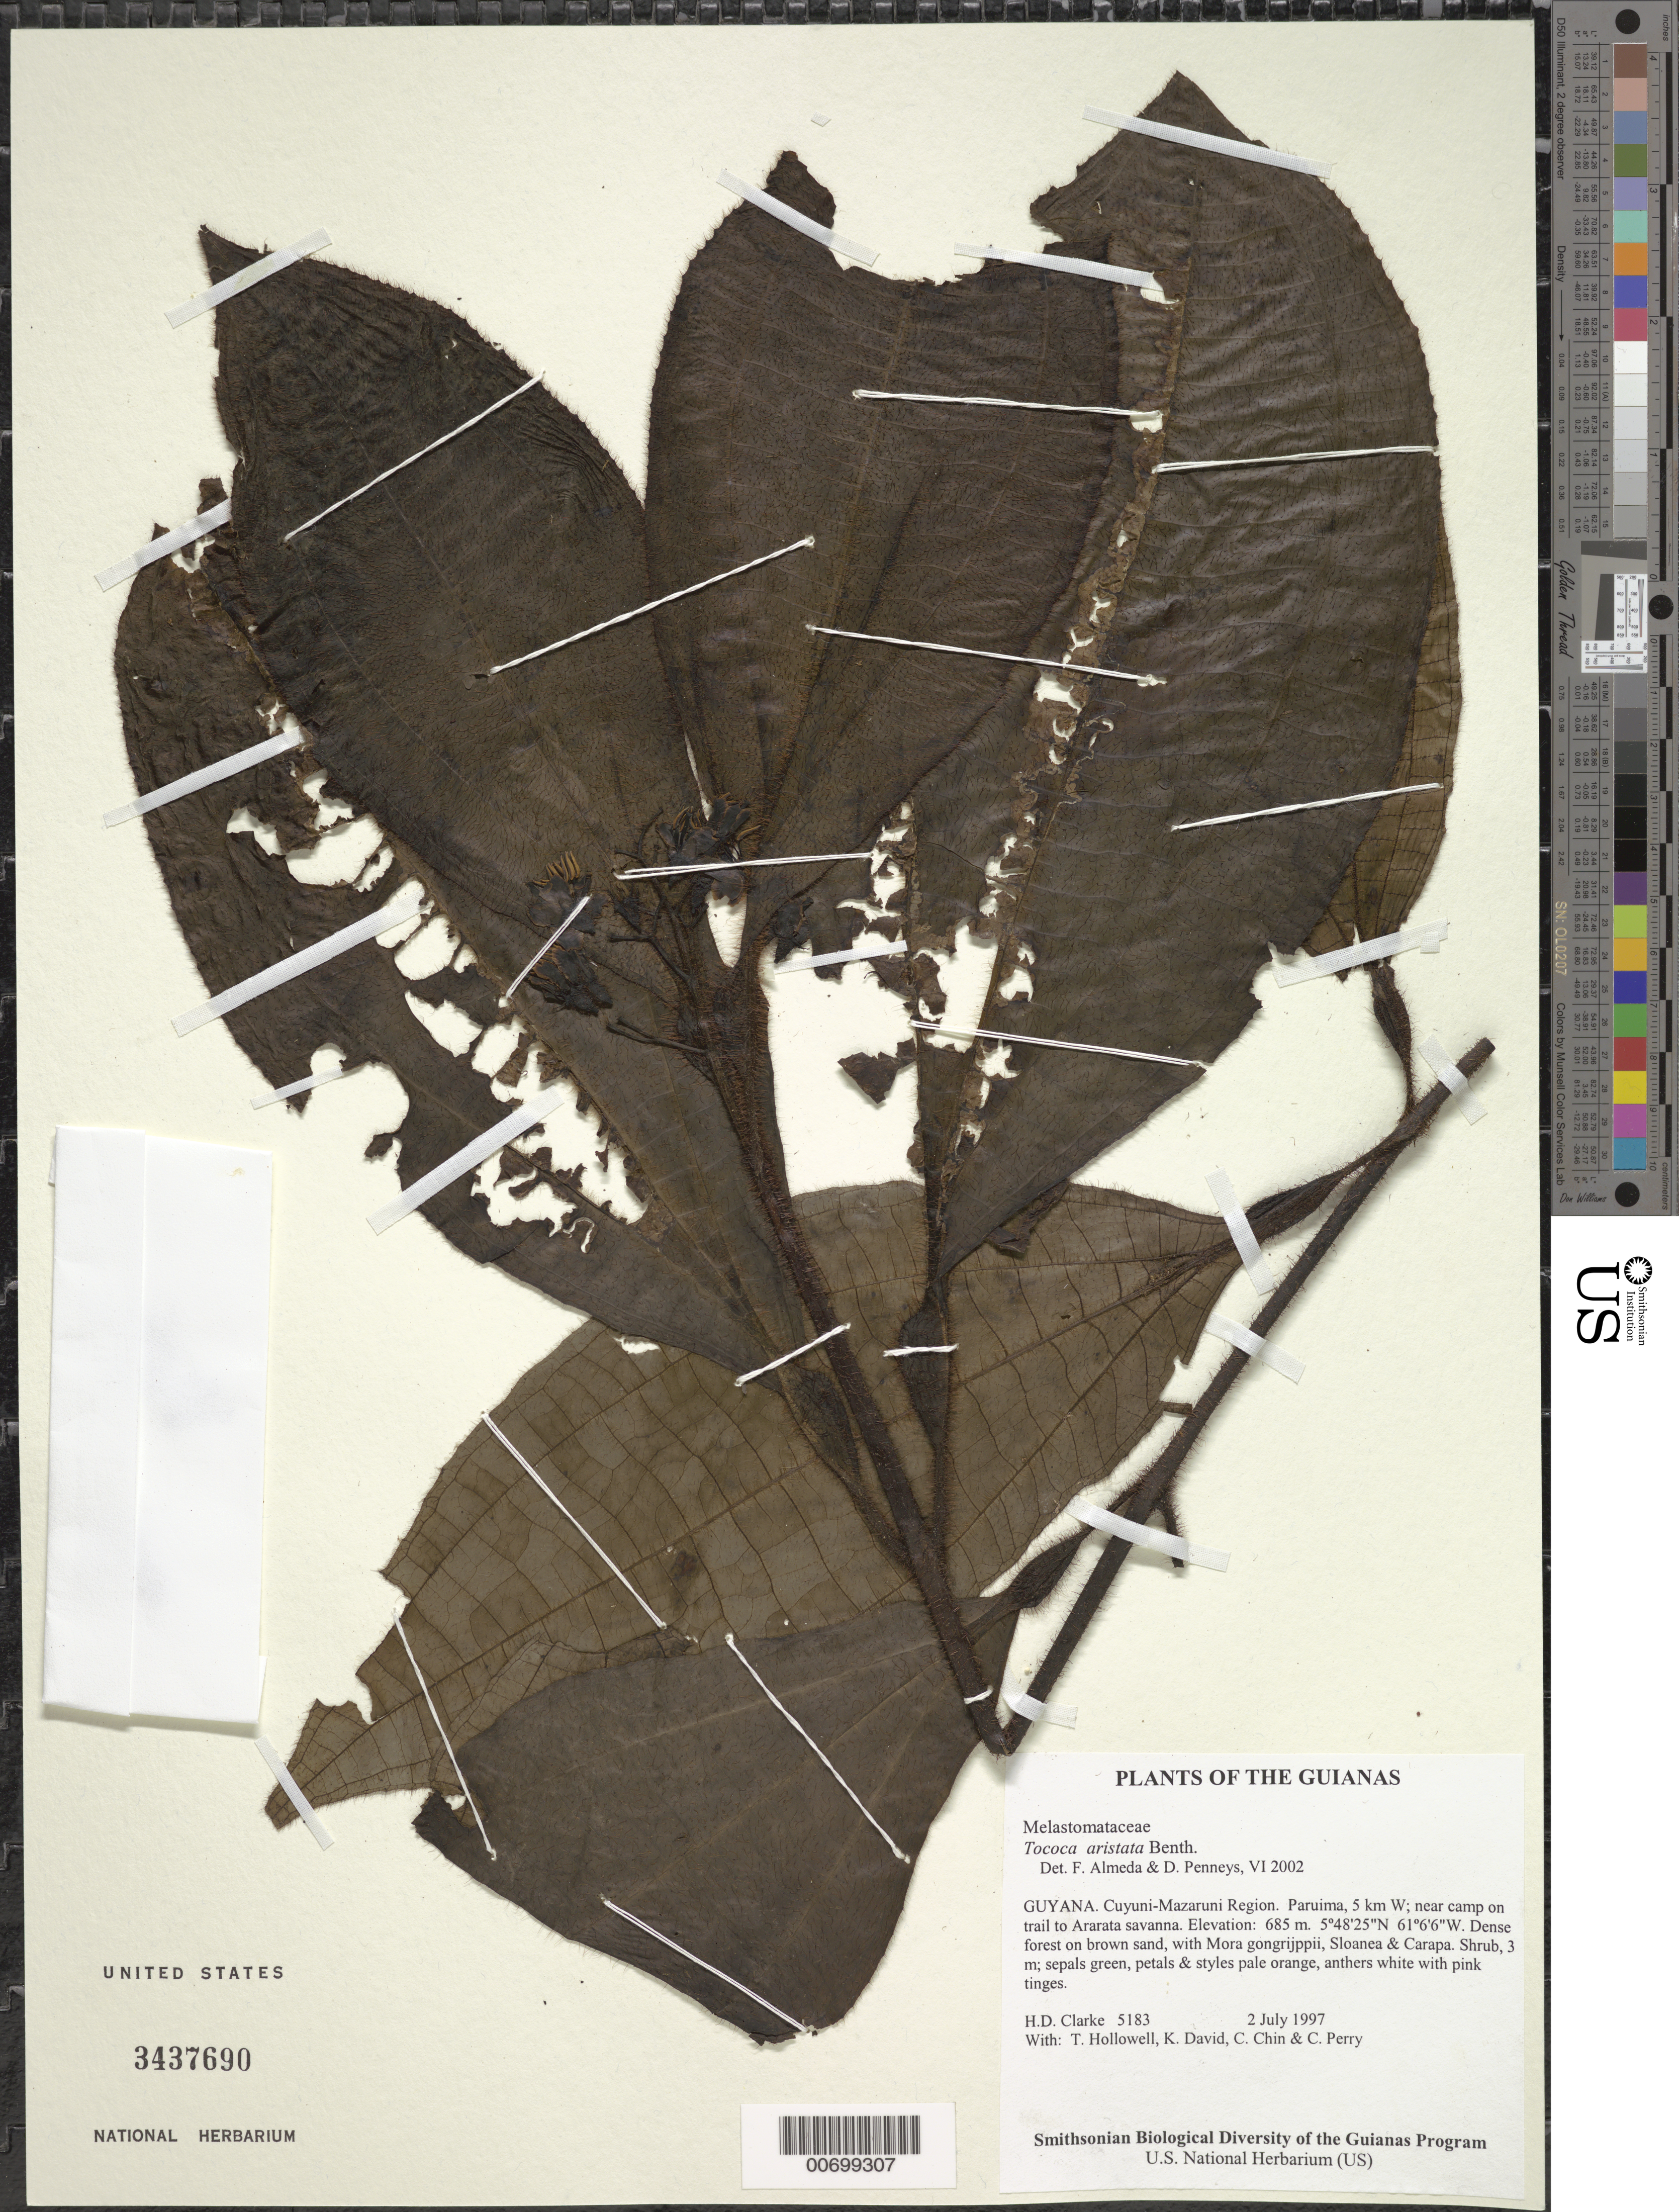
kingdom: Plantae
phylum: Tracheophyta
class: Magnoliopsida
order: Myrtales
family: Melastomataceae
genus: Tococa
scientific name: Tococa aristata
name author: Benth.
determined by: Almeda, F.; Penneys, D. S.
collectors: H. D. Clarke, T. Hollowell, K. David, C. Chin & C. Perry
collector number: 5183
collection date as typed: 2 July 1997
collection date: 1997-07-02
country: Guyana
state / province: Cuyuni-Mazaruni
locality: Paruima, 5 km W; near camp on trail to Ararata savanna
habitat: Dense forest on brown sand, with Mora gongrijppii, Sloanea & Carapa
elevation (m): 685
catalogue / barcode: US 3437690